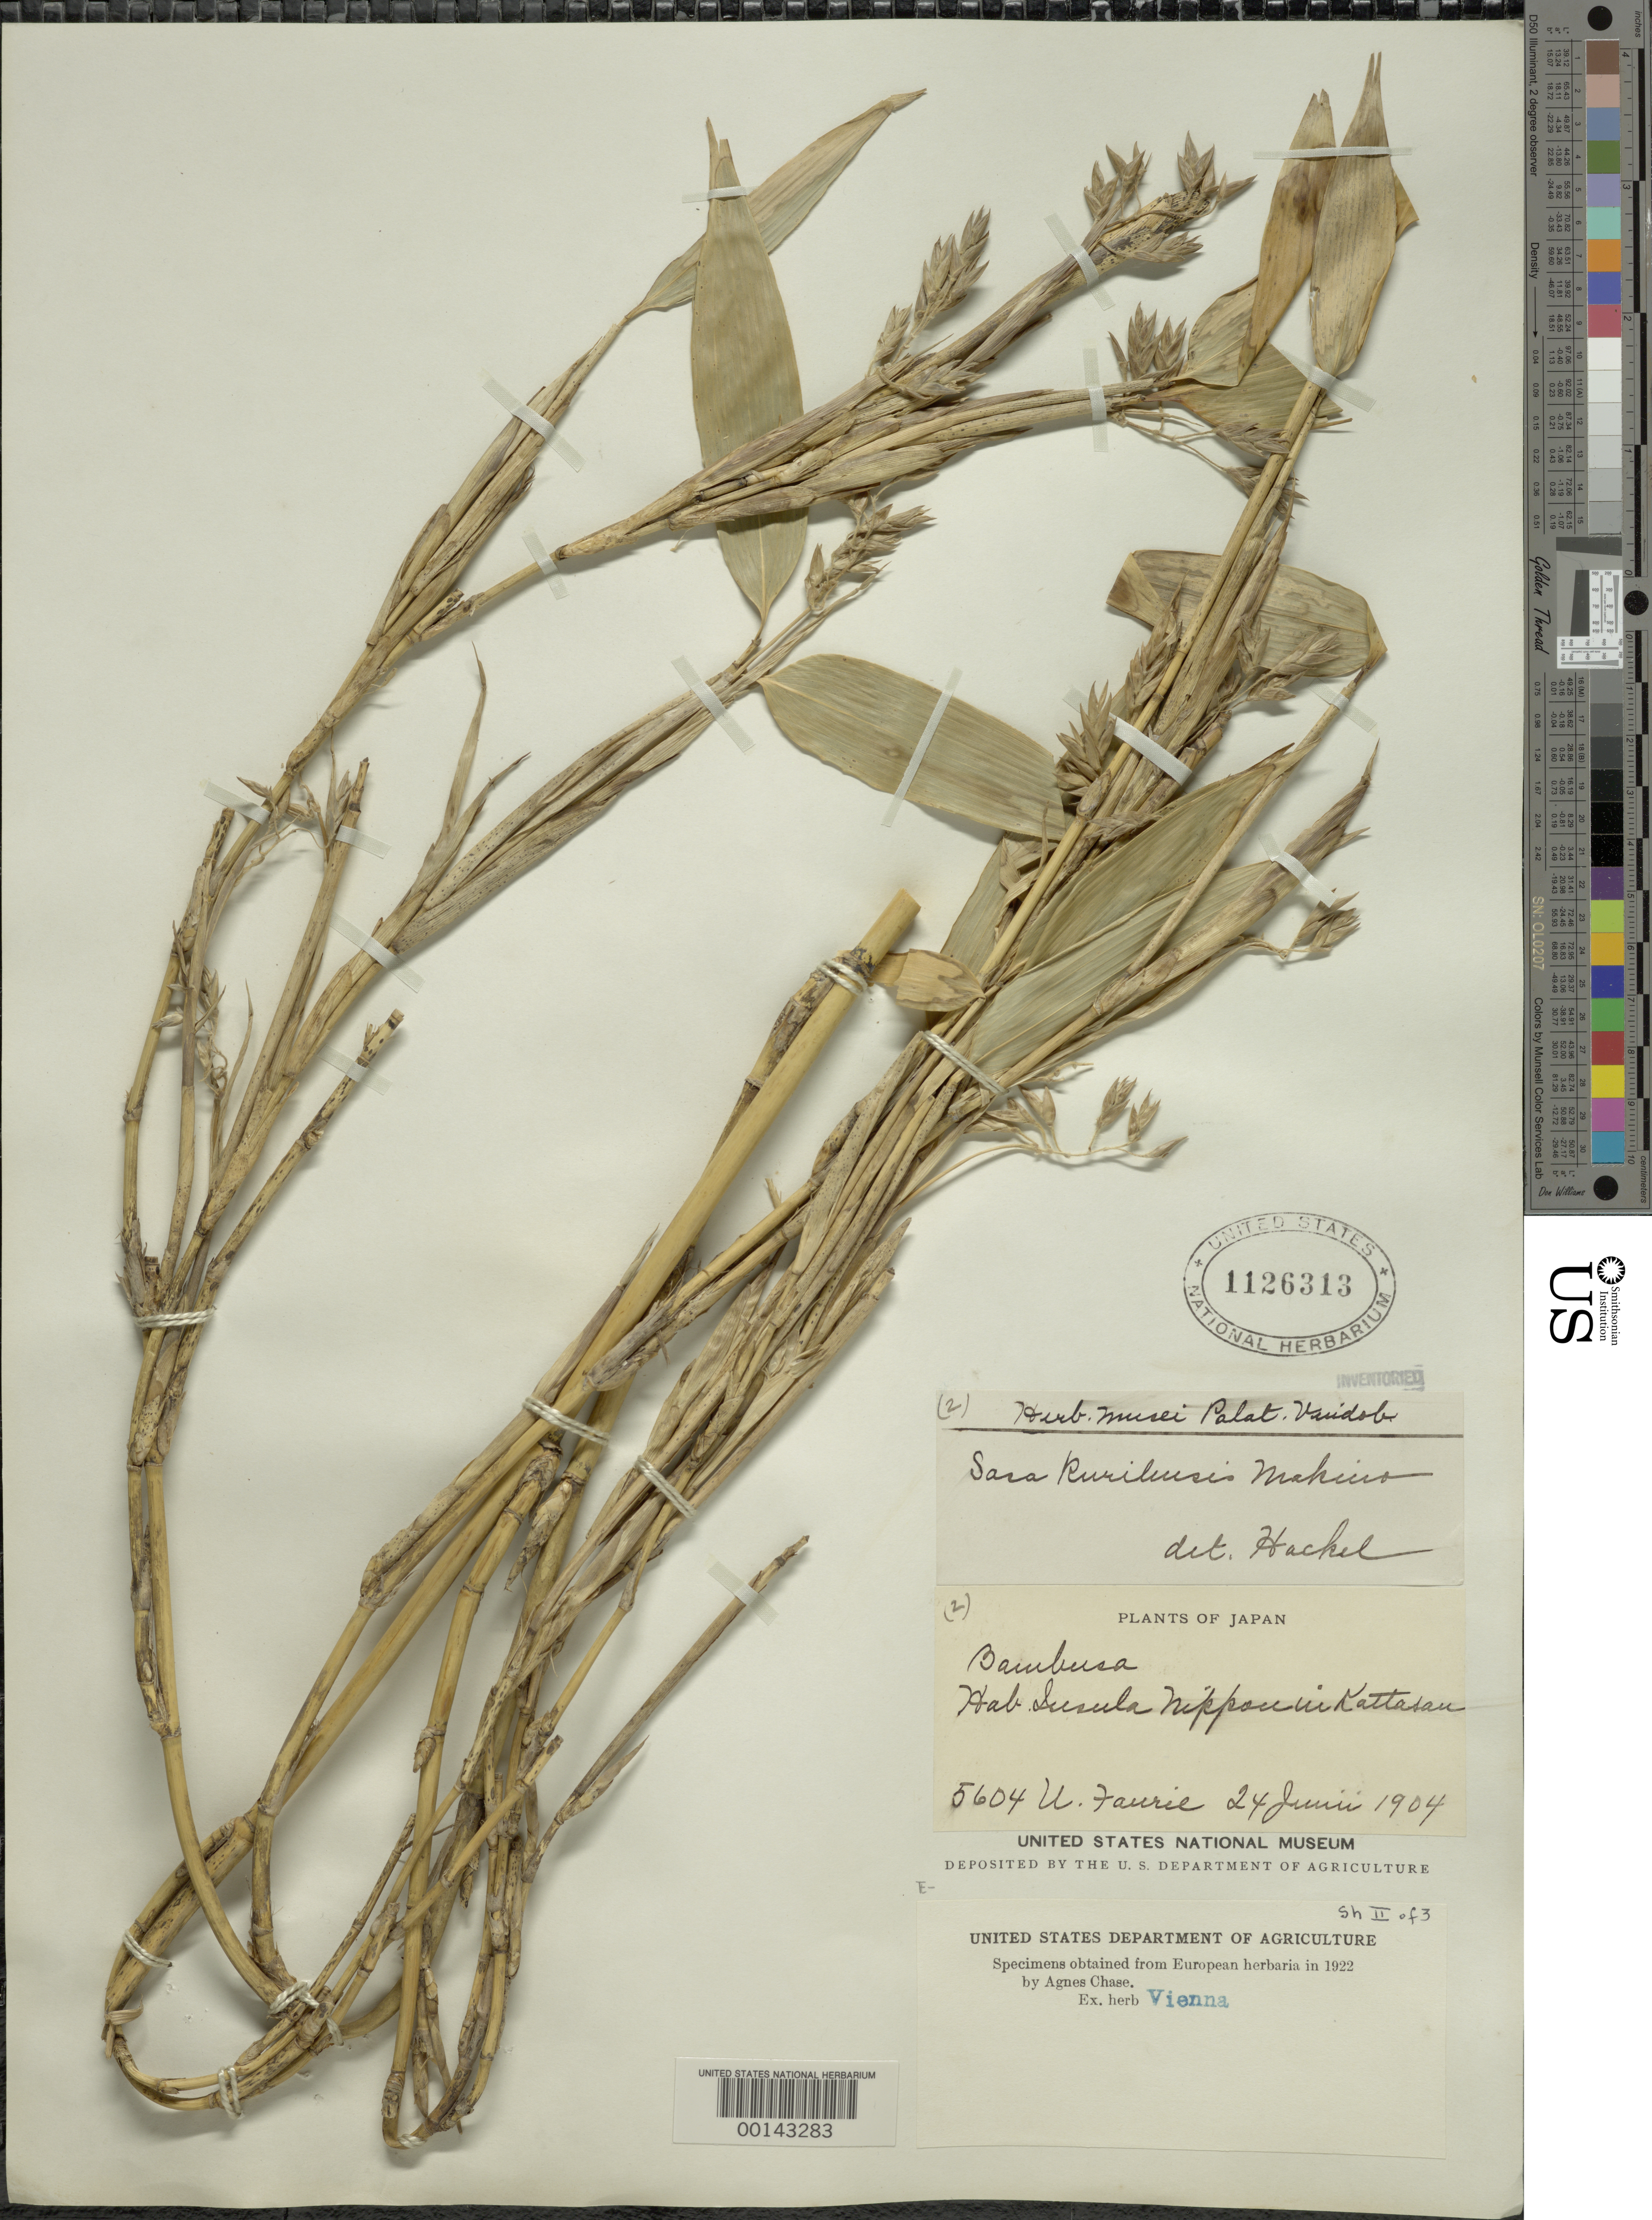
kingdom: Plantae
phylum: Tracheophyta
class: Liliopsida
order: Poales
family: Poaceae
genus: Sasa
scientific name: Sasa kurilensis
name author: (Rupr.) Makino & Shibata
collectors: U. Faurie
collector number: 5604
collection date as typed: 24 Jun 1904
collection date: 1904-06-24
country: Japan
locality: Kattasan, insula nippou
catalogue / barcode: US 1126313